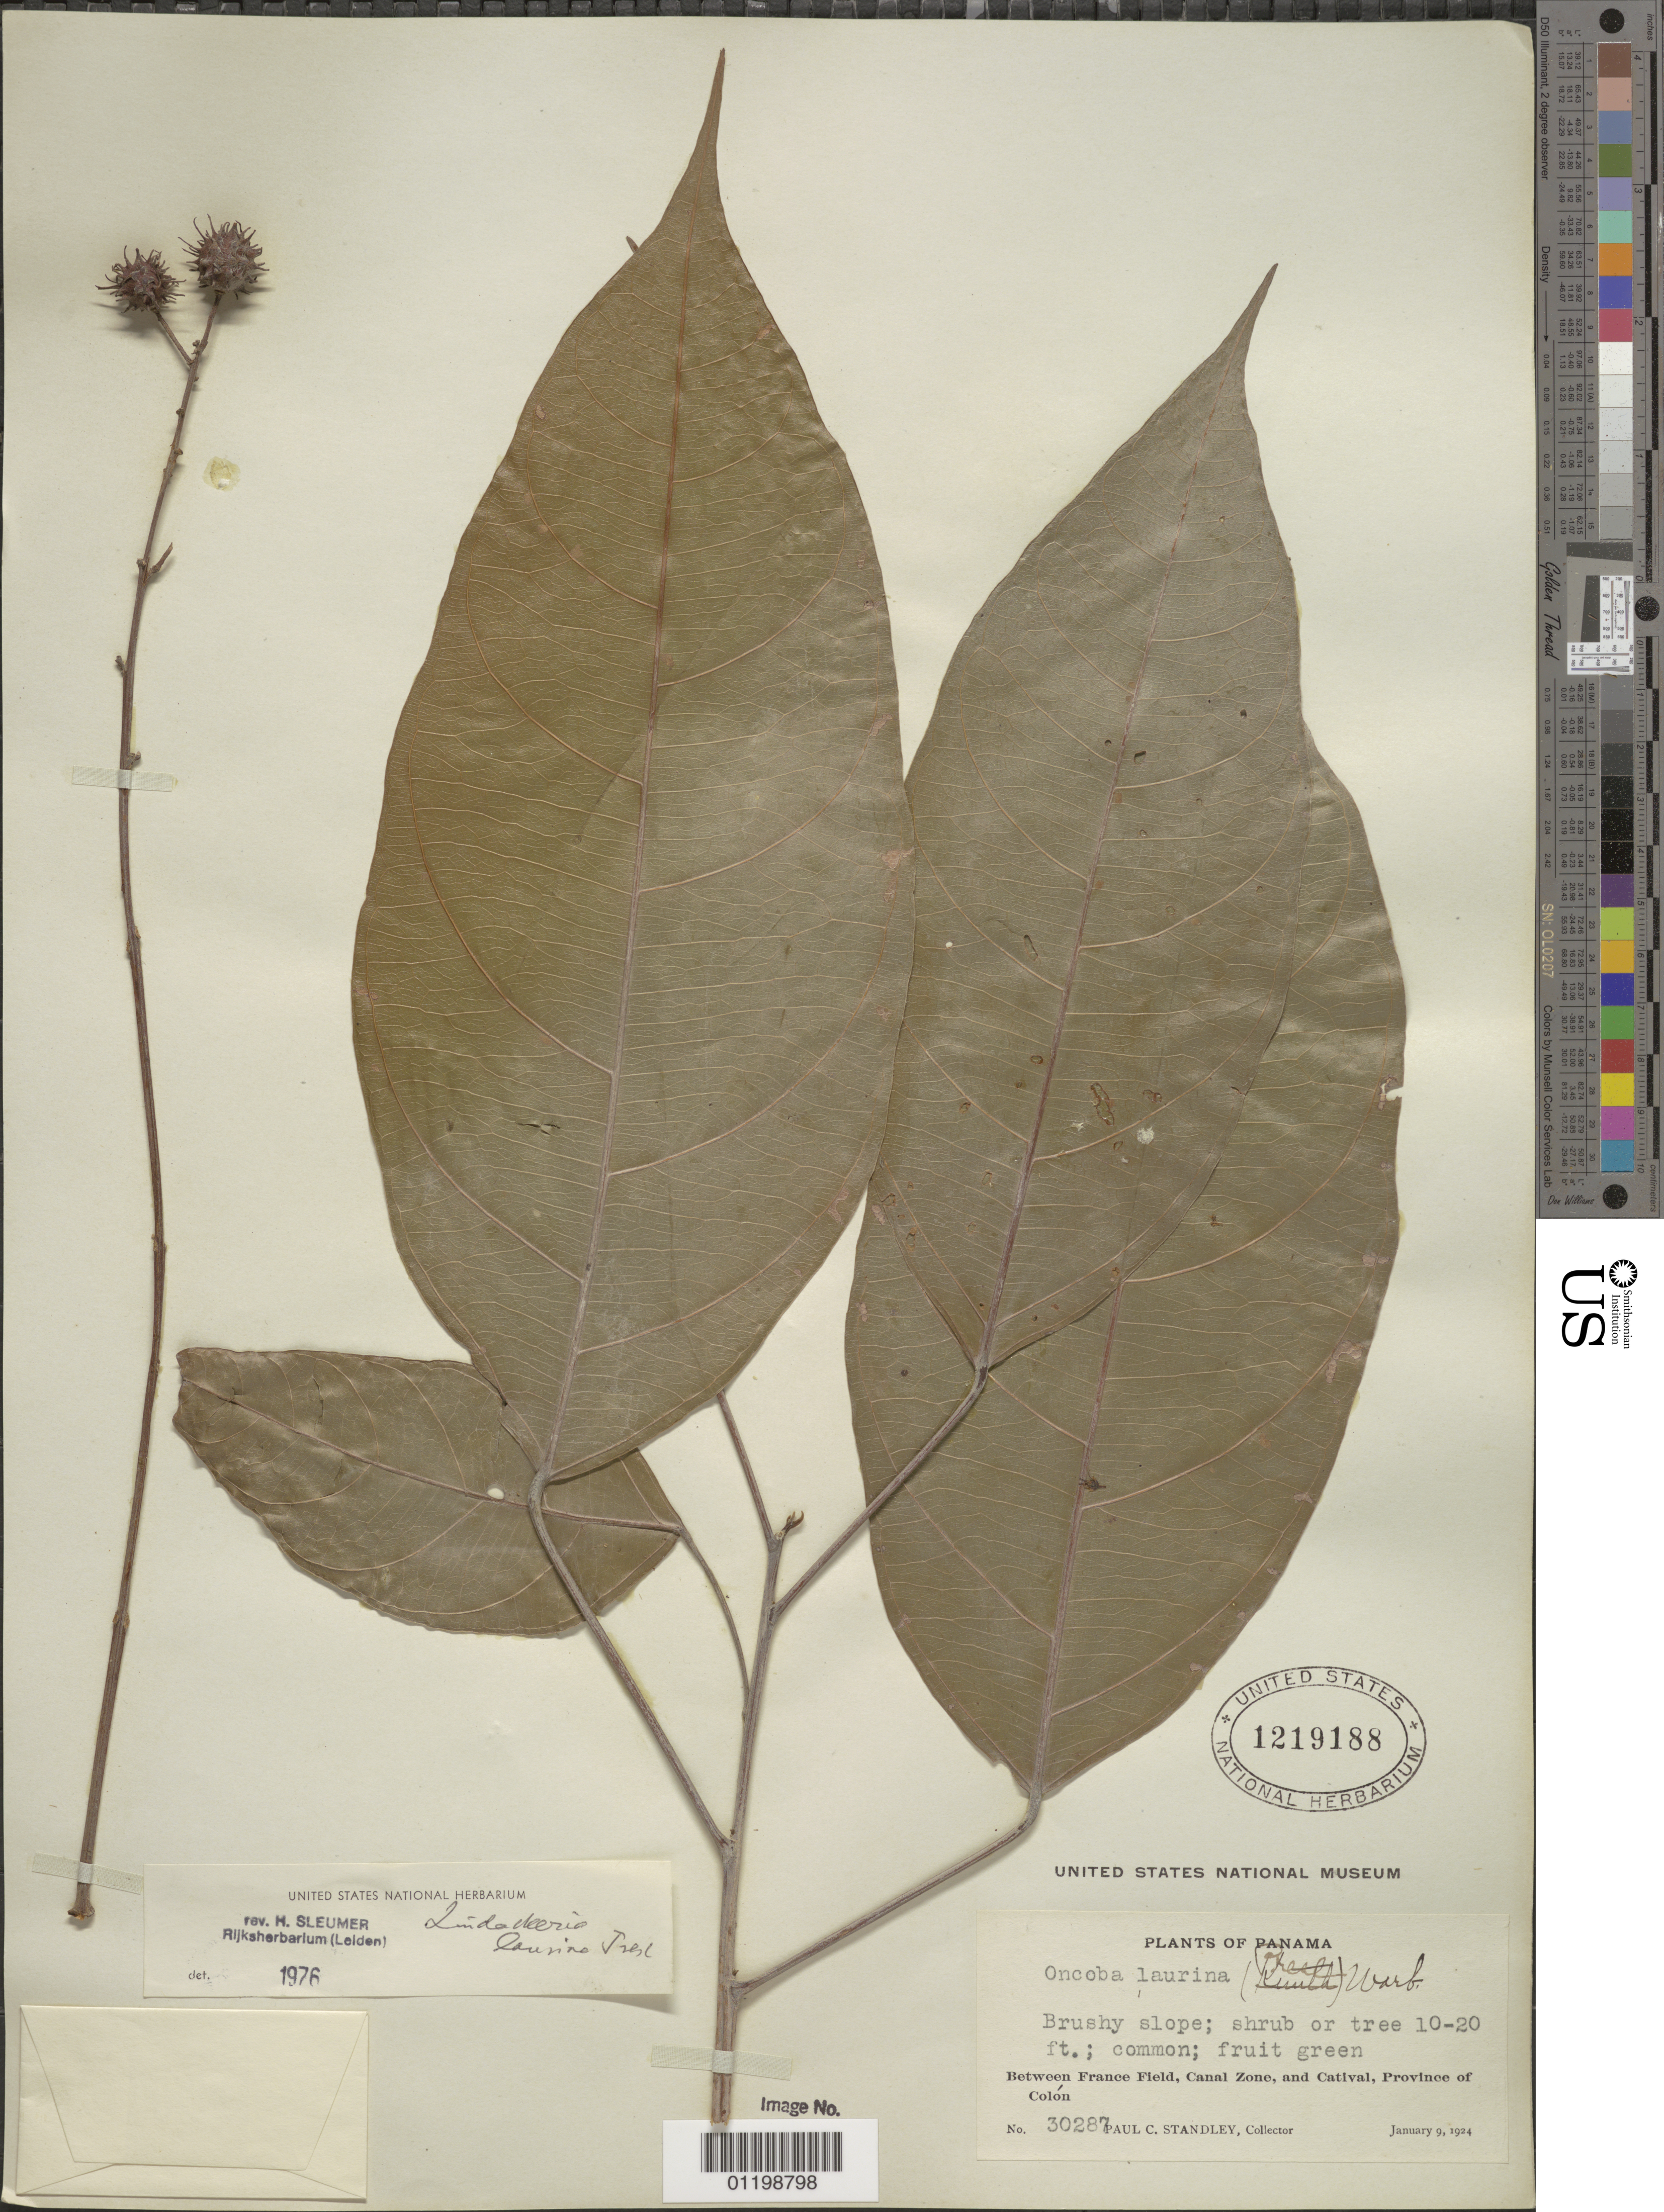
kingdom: Plantae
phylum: Tracheophyta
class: Magnoliopsida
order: Malpighiales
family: Achariaceae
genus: Lindackeria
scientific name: Lindackeria laurina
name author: C. Presl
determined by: Sleumer, H. O.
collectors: P. C. Standley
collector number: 30287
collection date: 1924-01-09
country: Panama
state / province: Colón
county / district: Canal Zone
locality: Between France Field, and Cativa.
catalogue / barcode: US 1219188